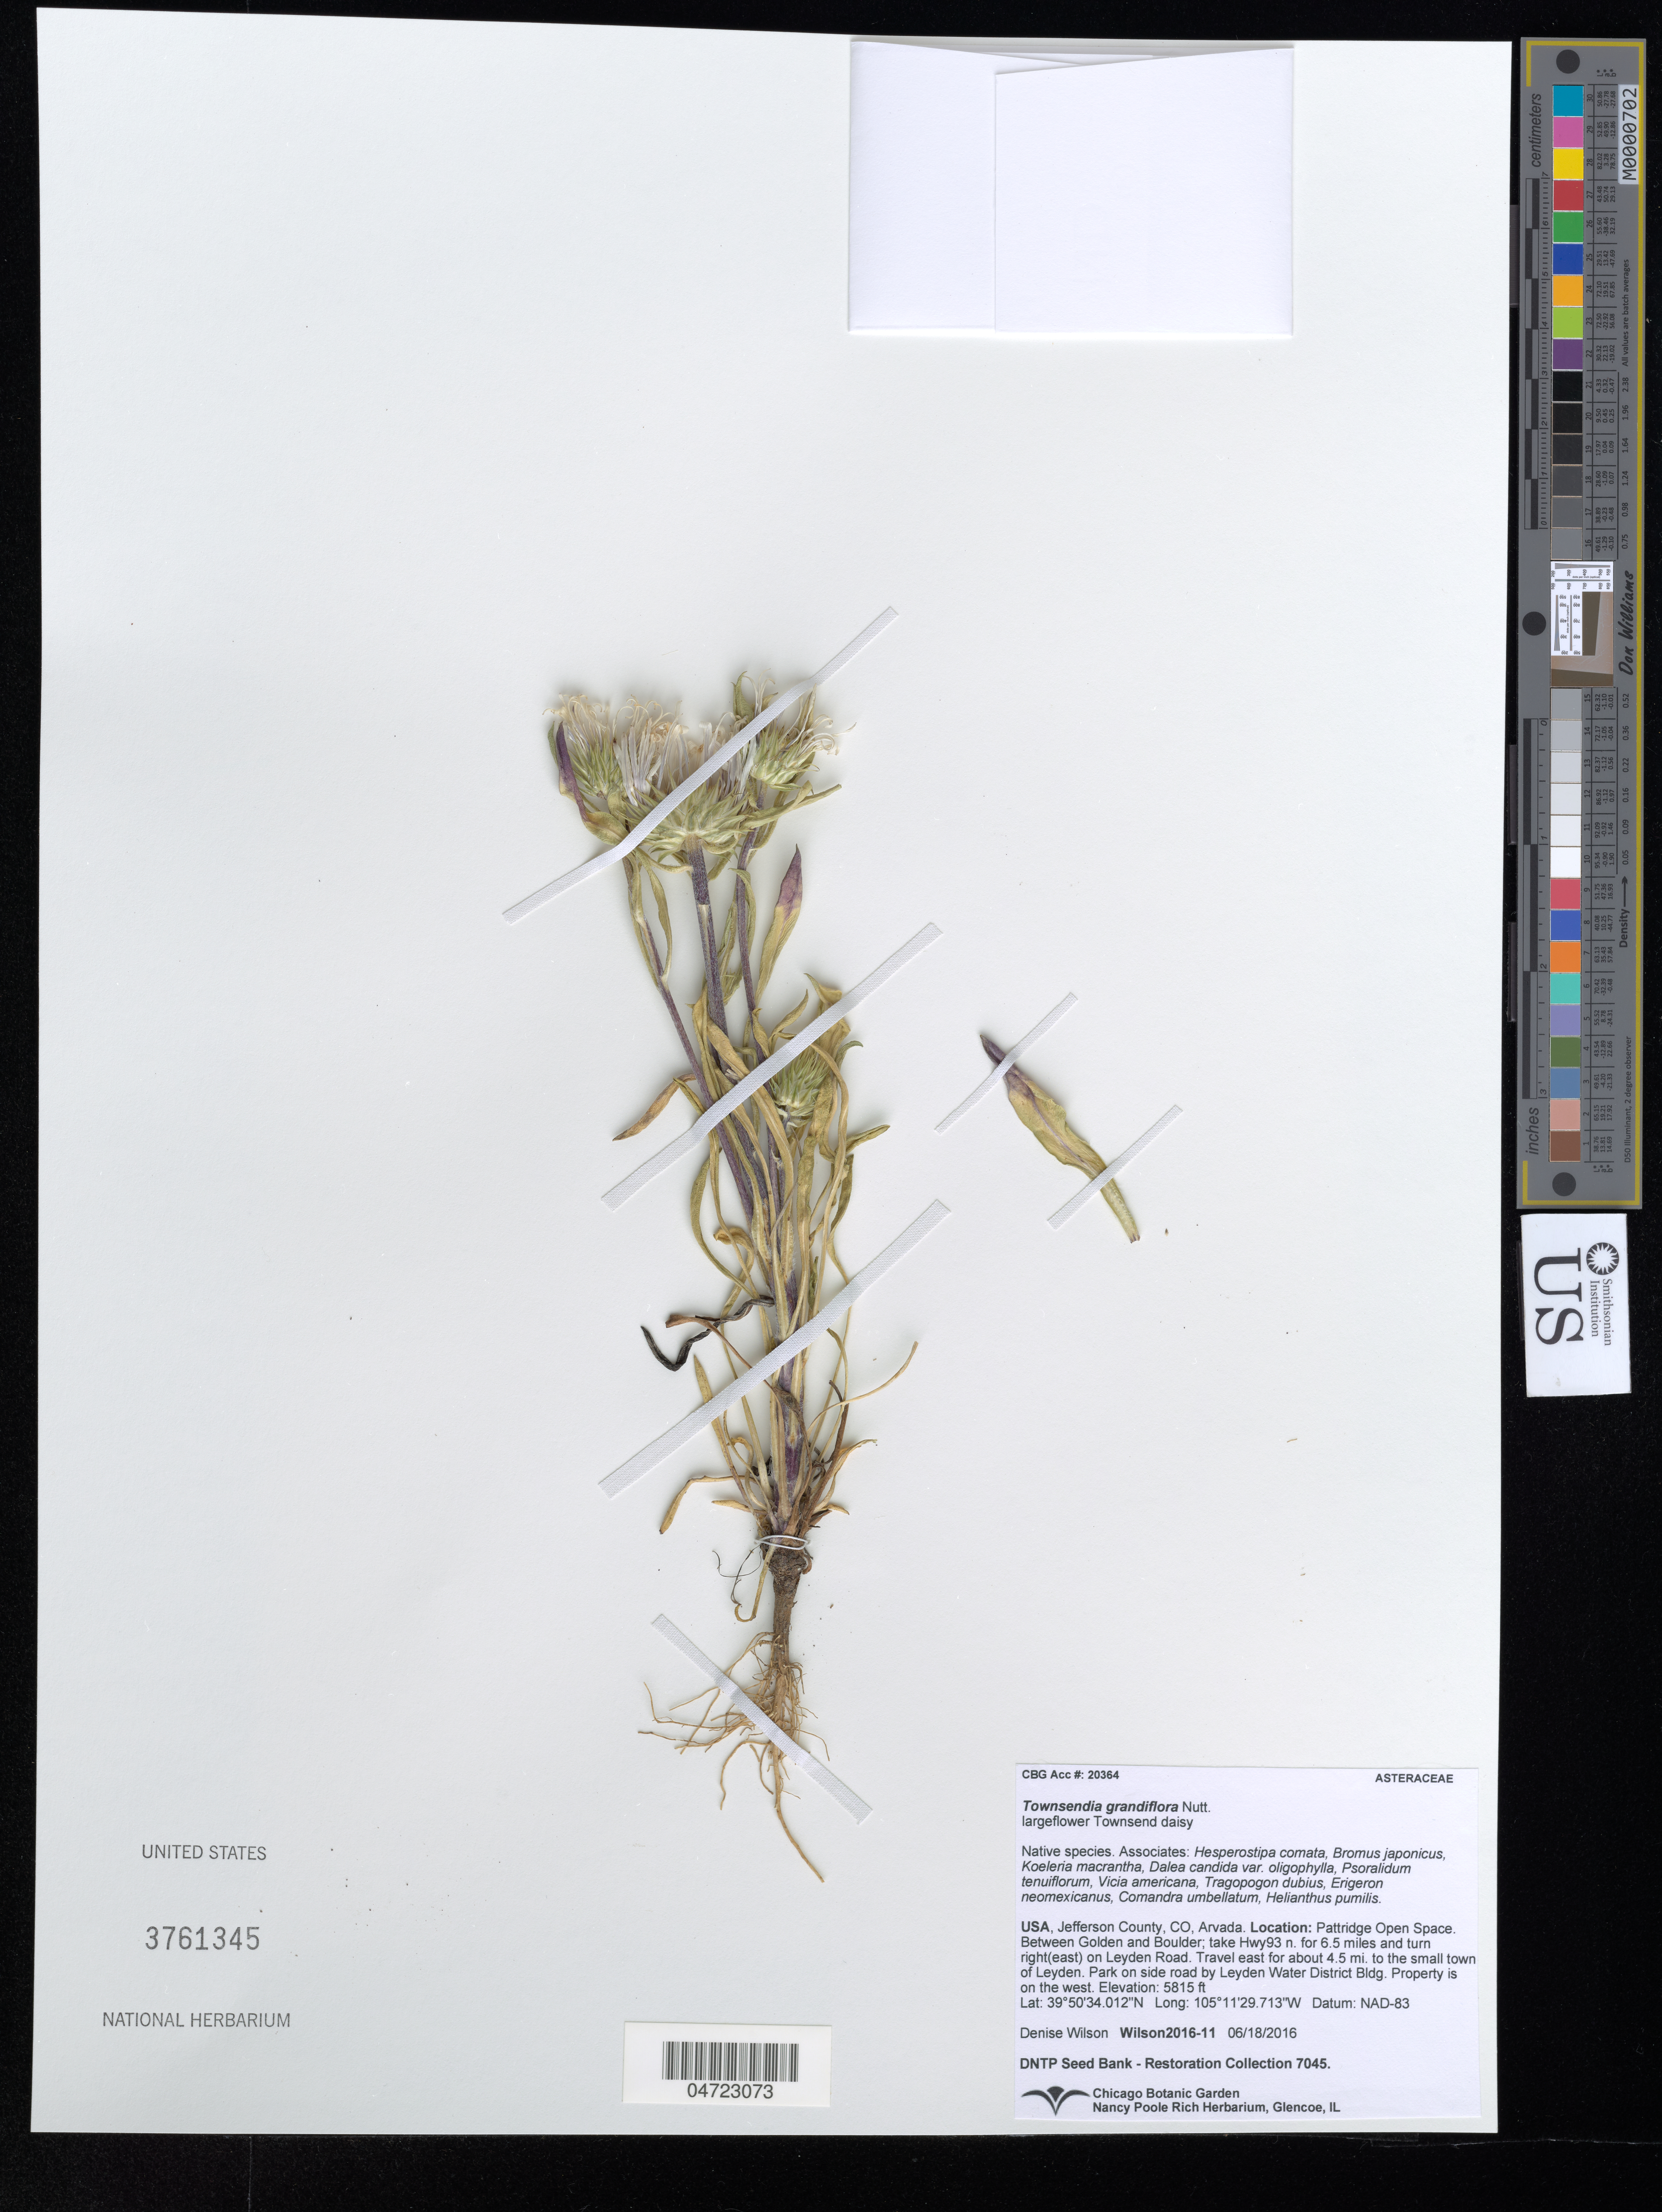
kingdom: Plantae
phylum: Tracheophyta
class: Magnoliopsida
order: Asterales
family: Asteraceae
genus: Townsendia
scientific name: Townsendia grandiflora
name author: Nutt.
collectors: D. Wilson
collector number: Wilson2016-11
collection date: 2016-06-18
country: United States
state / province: Colorado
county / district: Jefferson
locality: Jefferson County, CO, Arvada. Pattridge Open Space. Between Golden and Boulder; take Hwy93 n. for 6.5 miles and turn right(east) on Leyden Road. Travel east for about 4.5 mi. to the small town of Leyden. Park on side road by Leyden Water District Bldg. Property is on the west.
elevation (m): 1772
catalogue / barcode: US 3761345